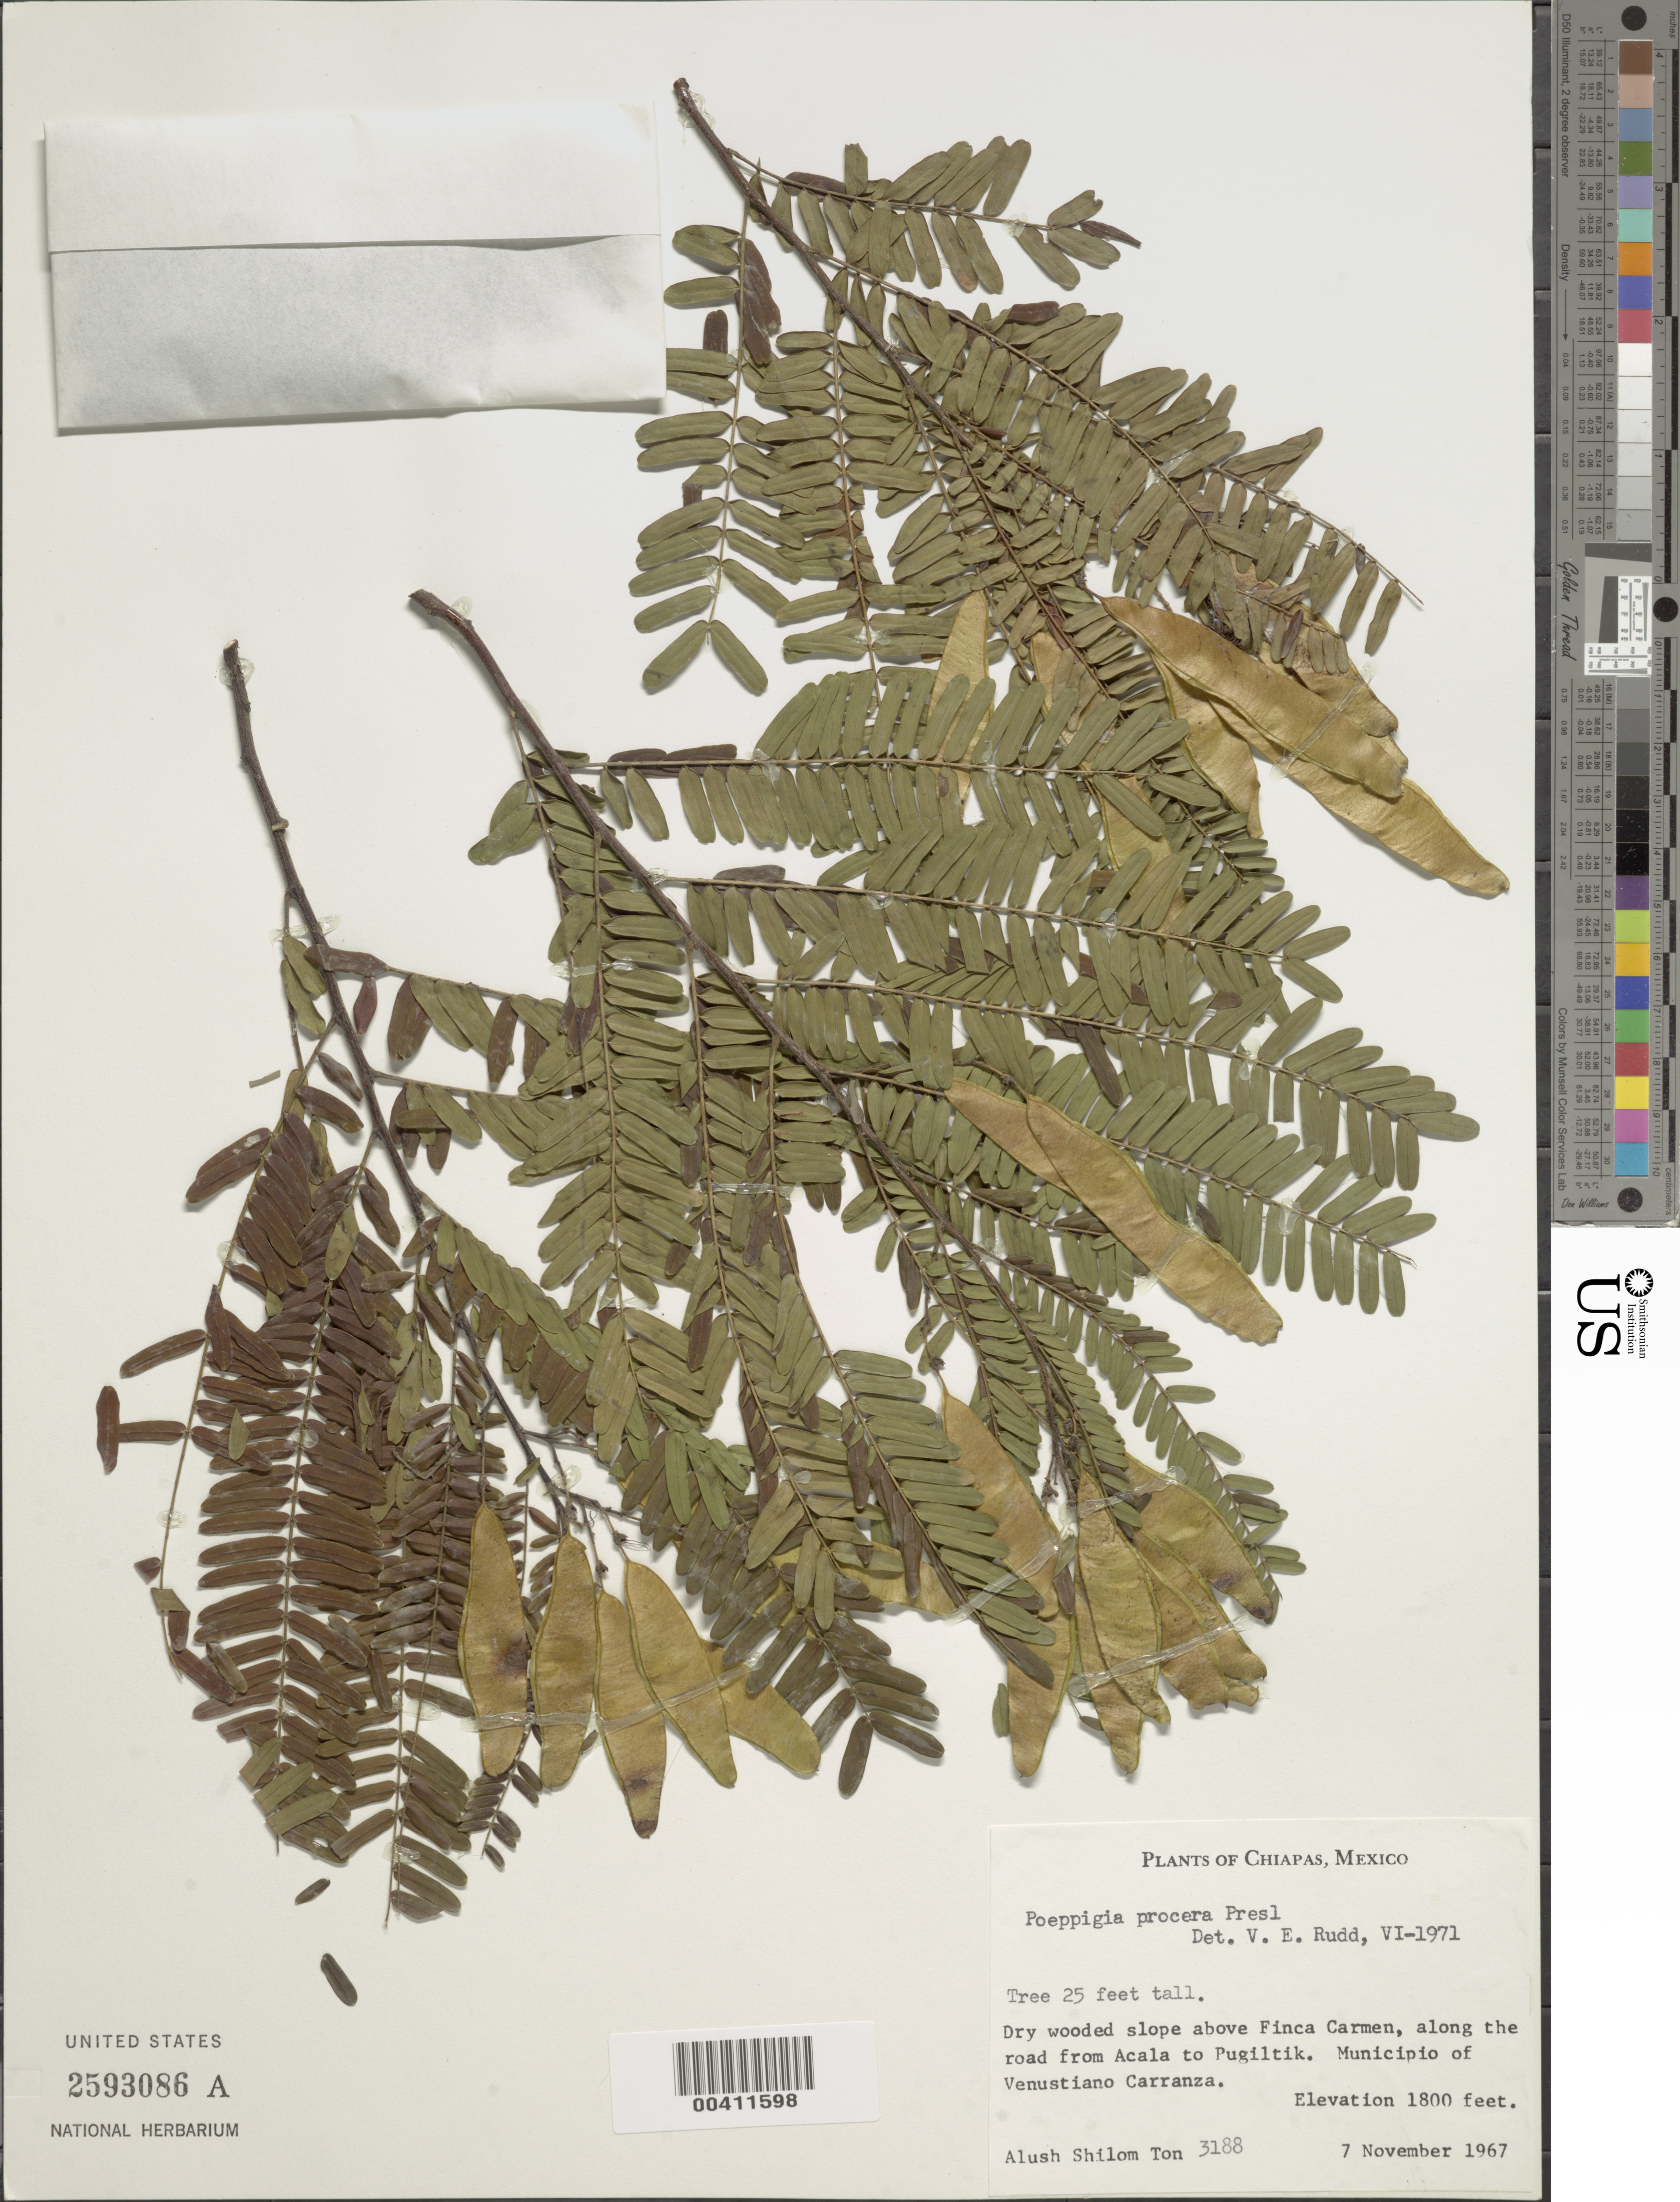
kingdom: Plantae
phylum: Tracheophyta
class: Magnoliopsida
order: Fabales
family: Fabaceae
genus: Poeppigia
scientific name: Poeppigia procera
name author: C. Presl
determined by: Rudd, V. E.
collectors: A. S. Ton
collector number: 3188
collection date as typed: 07 Nov 1967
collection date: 1967-11-07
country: Mexico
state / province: Chiapas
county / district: Venustiano Carranza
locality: Above Finca Carmen, road from Acala to Pugiltik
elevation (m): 549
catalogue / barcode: US 2593086A